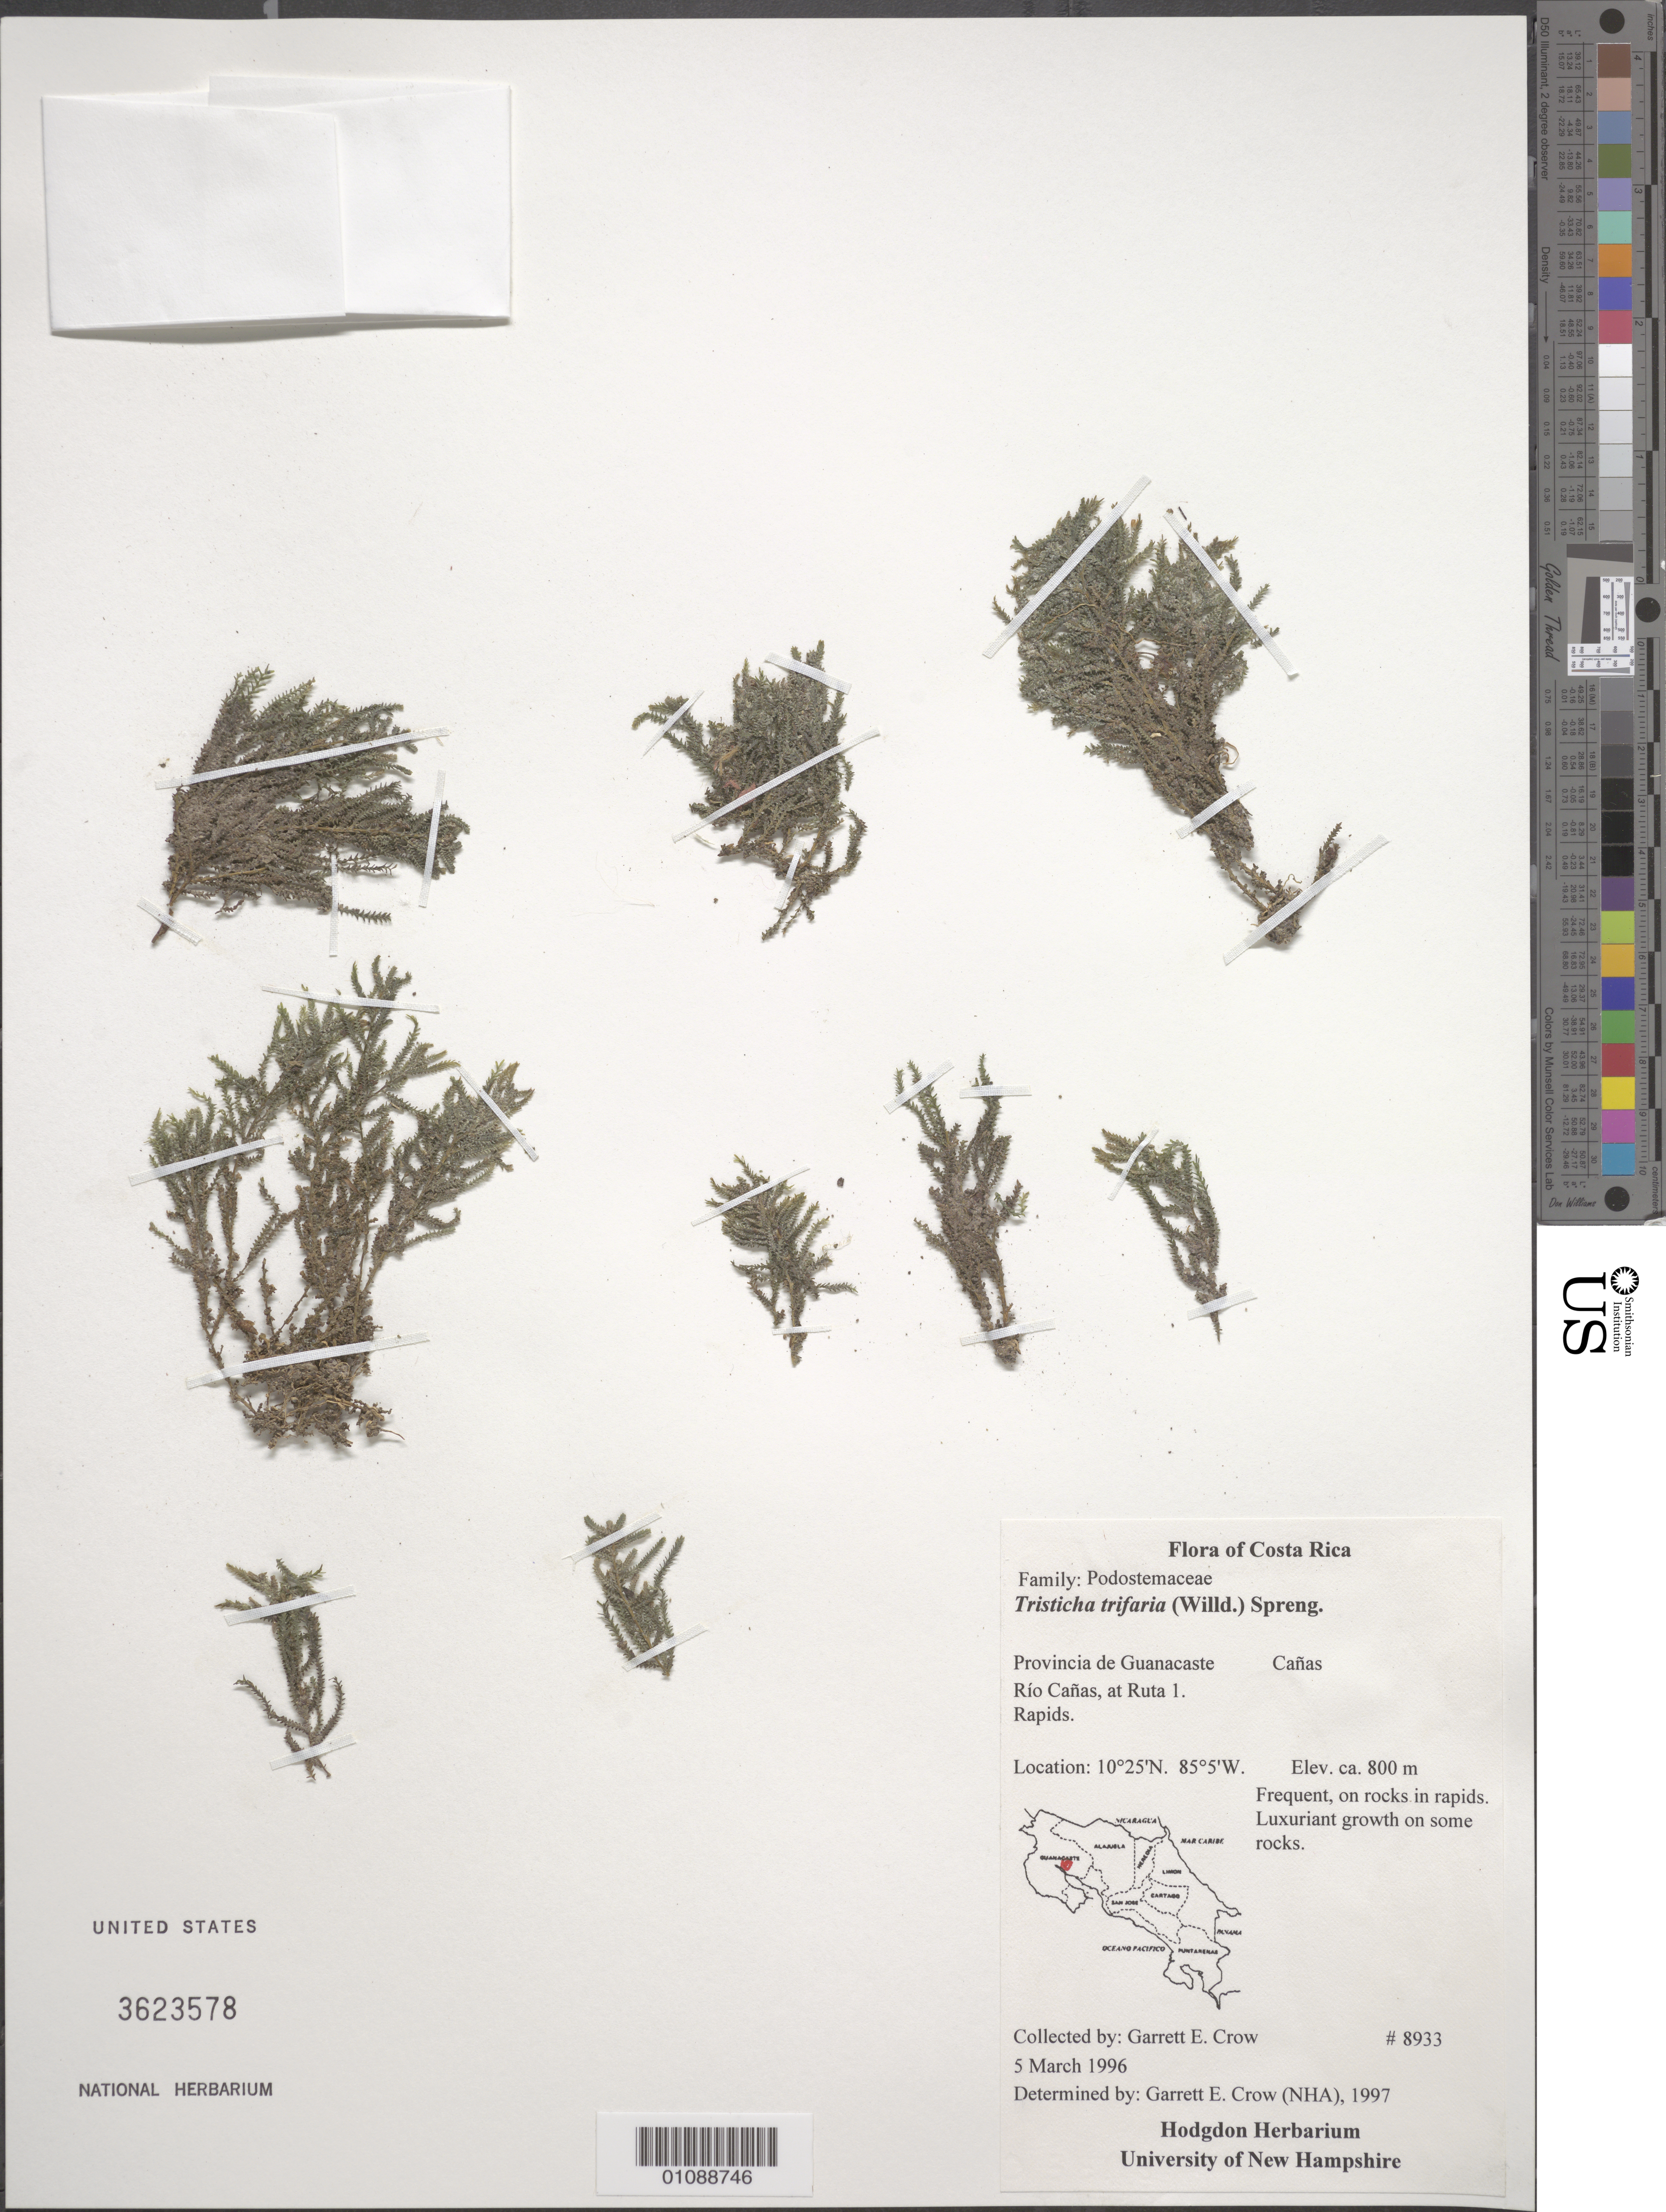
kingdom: Plantae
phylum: Tracheophyta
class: Magnoliopsida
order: Malpighiales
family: Podostemaceae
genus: Tristicha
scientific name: Tristicha trifaria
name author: (Willd.) Spreng.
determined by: Crow, G. E.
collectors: G. E. Crow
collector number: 8933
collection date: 1996-03-05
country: Costa Rica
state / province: Guanacaste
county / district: Cañas Canton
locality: Rio Cañas at Ruta 1.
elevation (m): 800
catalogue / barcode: US 3623578